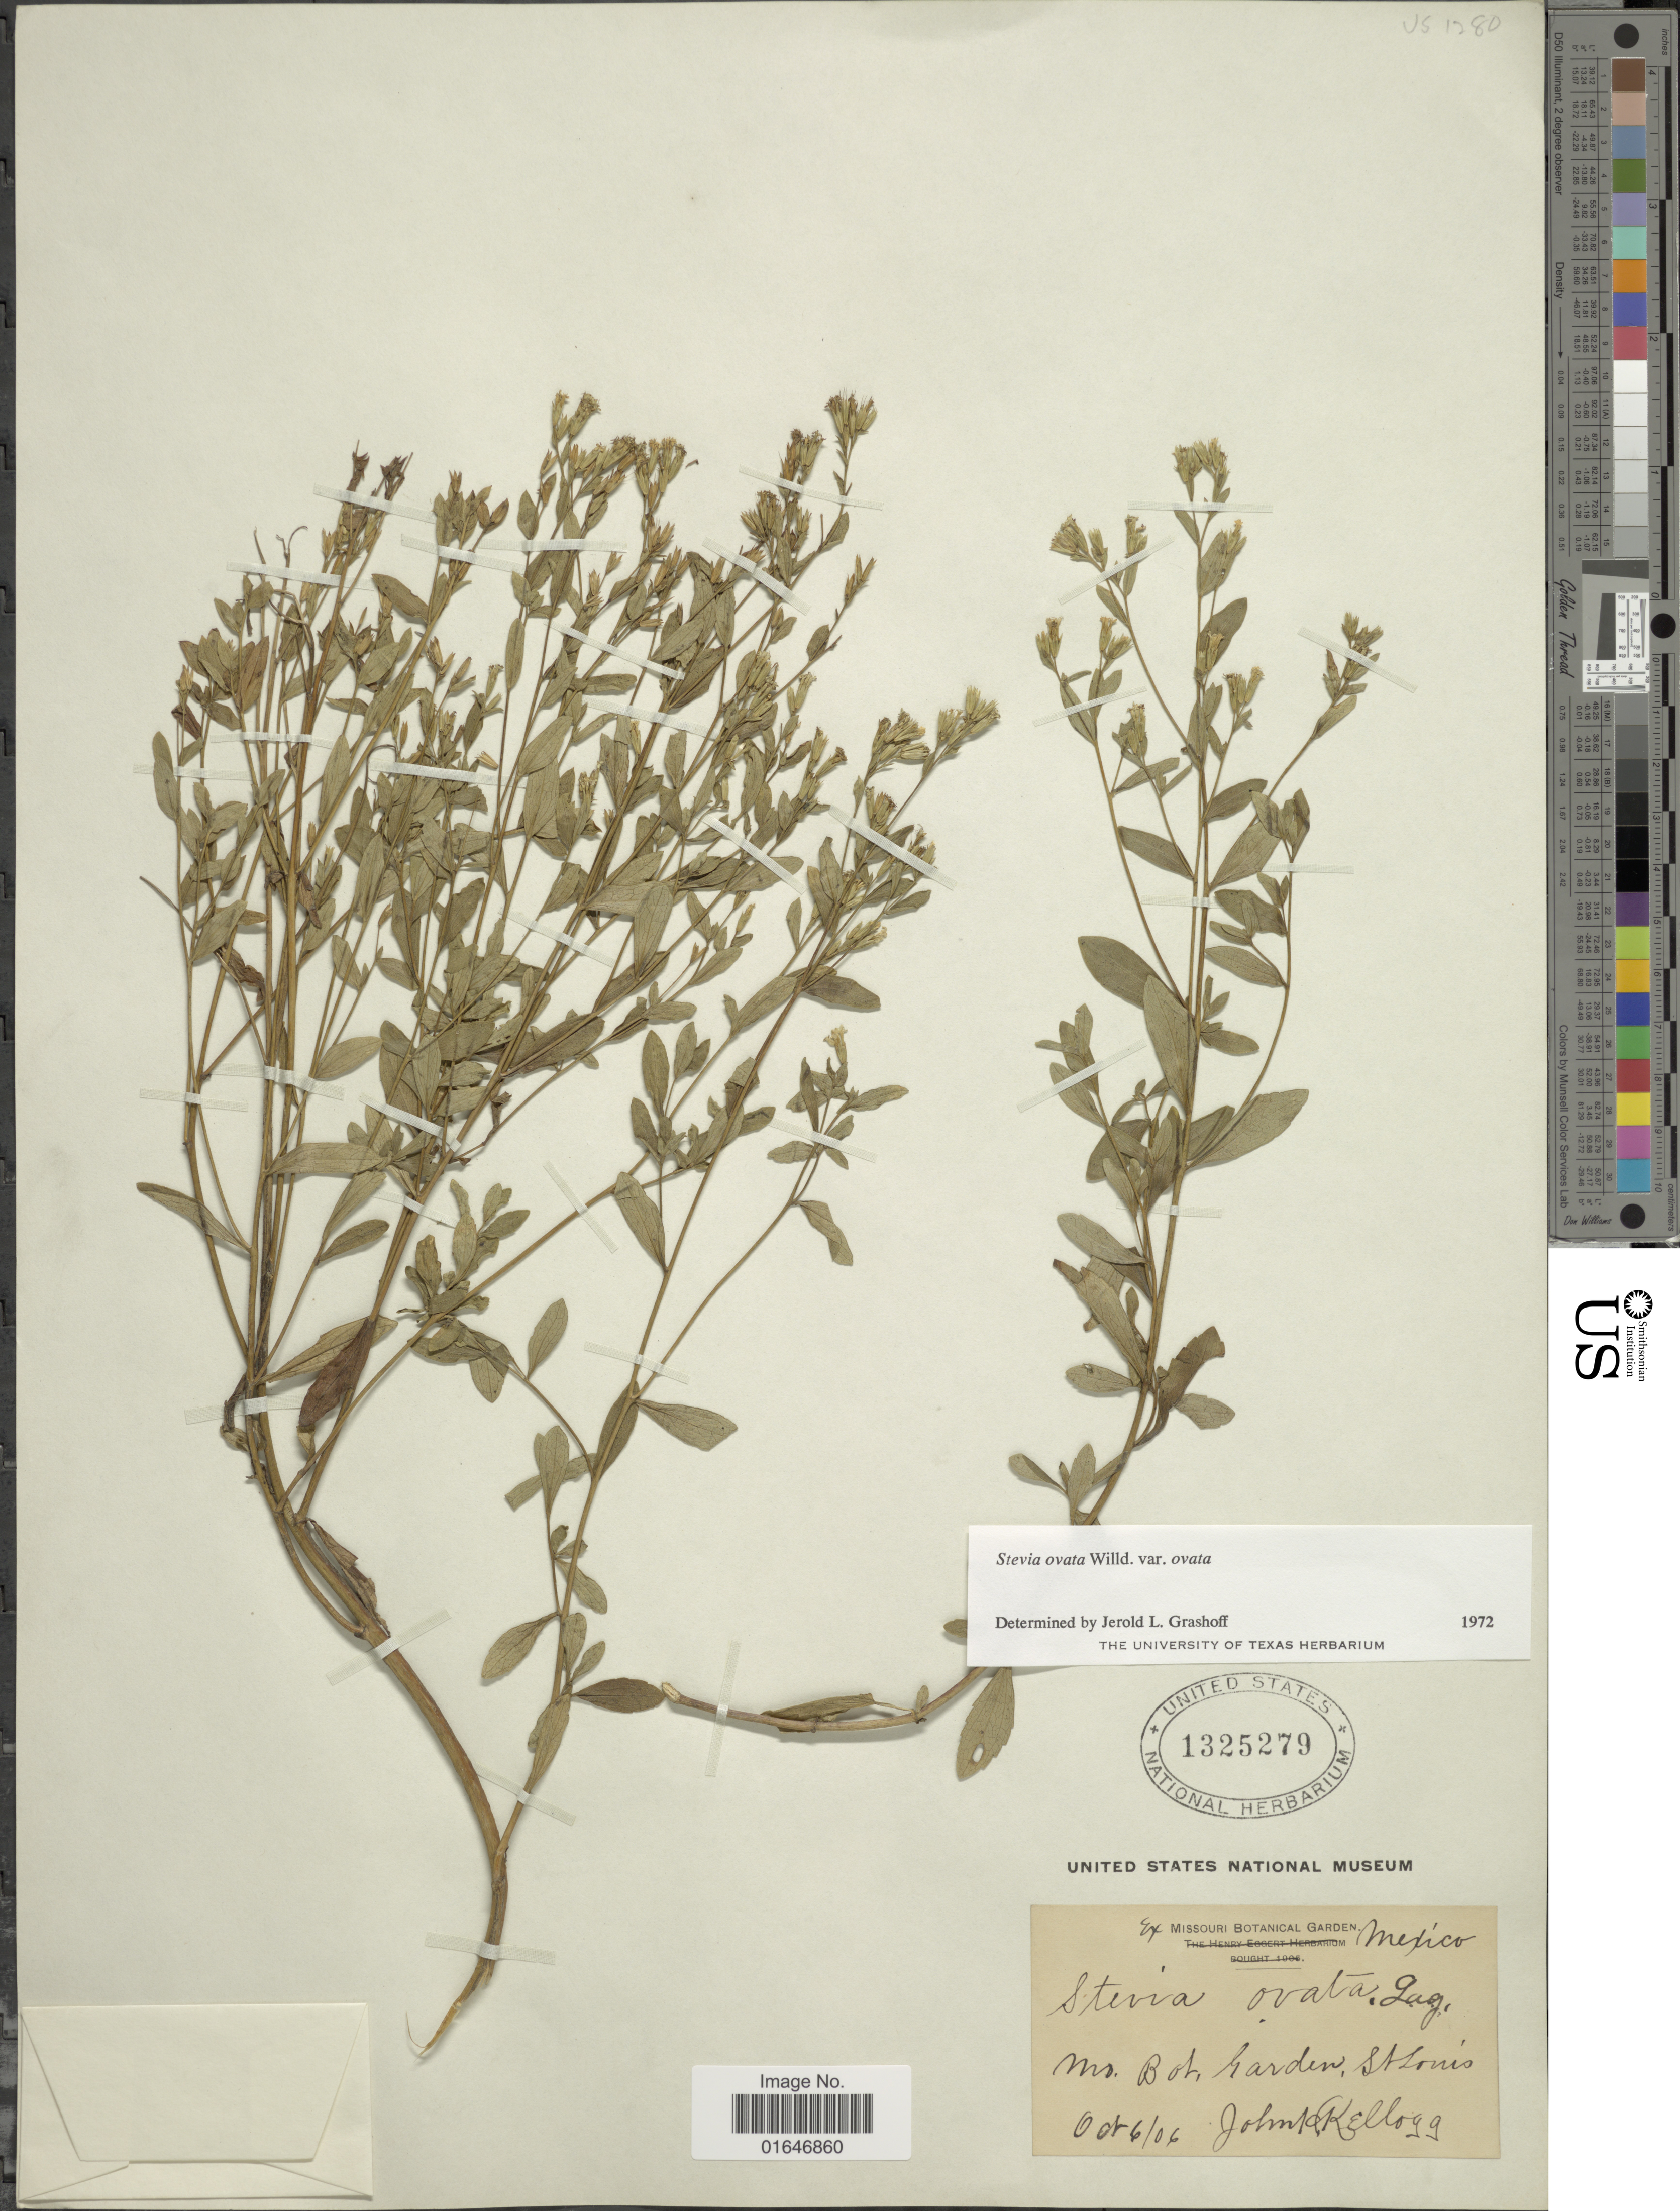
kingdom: Plantae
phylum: Tracheophyta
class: Magnoliopsida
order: Asterales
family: Asteraceae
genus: Stevia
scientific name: Stevia ovata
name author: Willd.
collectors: J. H. Kellogg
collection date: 1906-10-06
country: Mexico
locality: Mo. Bot. Garden, St. Louis.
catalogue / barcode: US 1325279